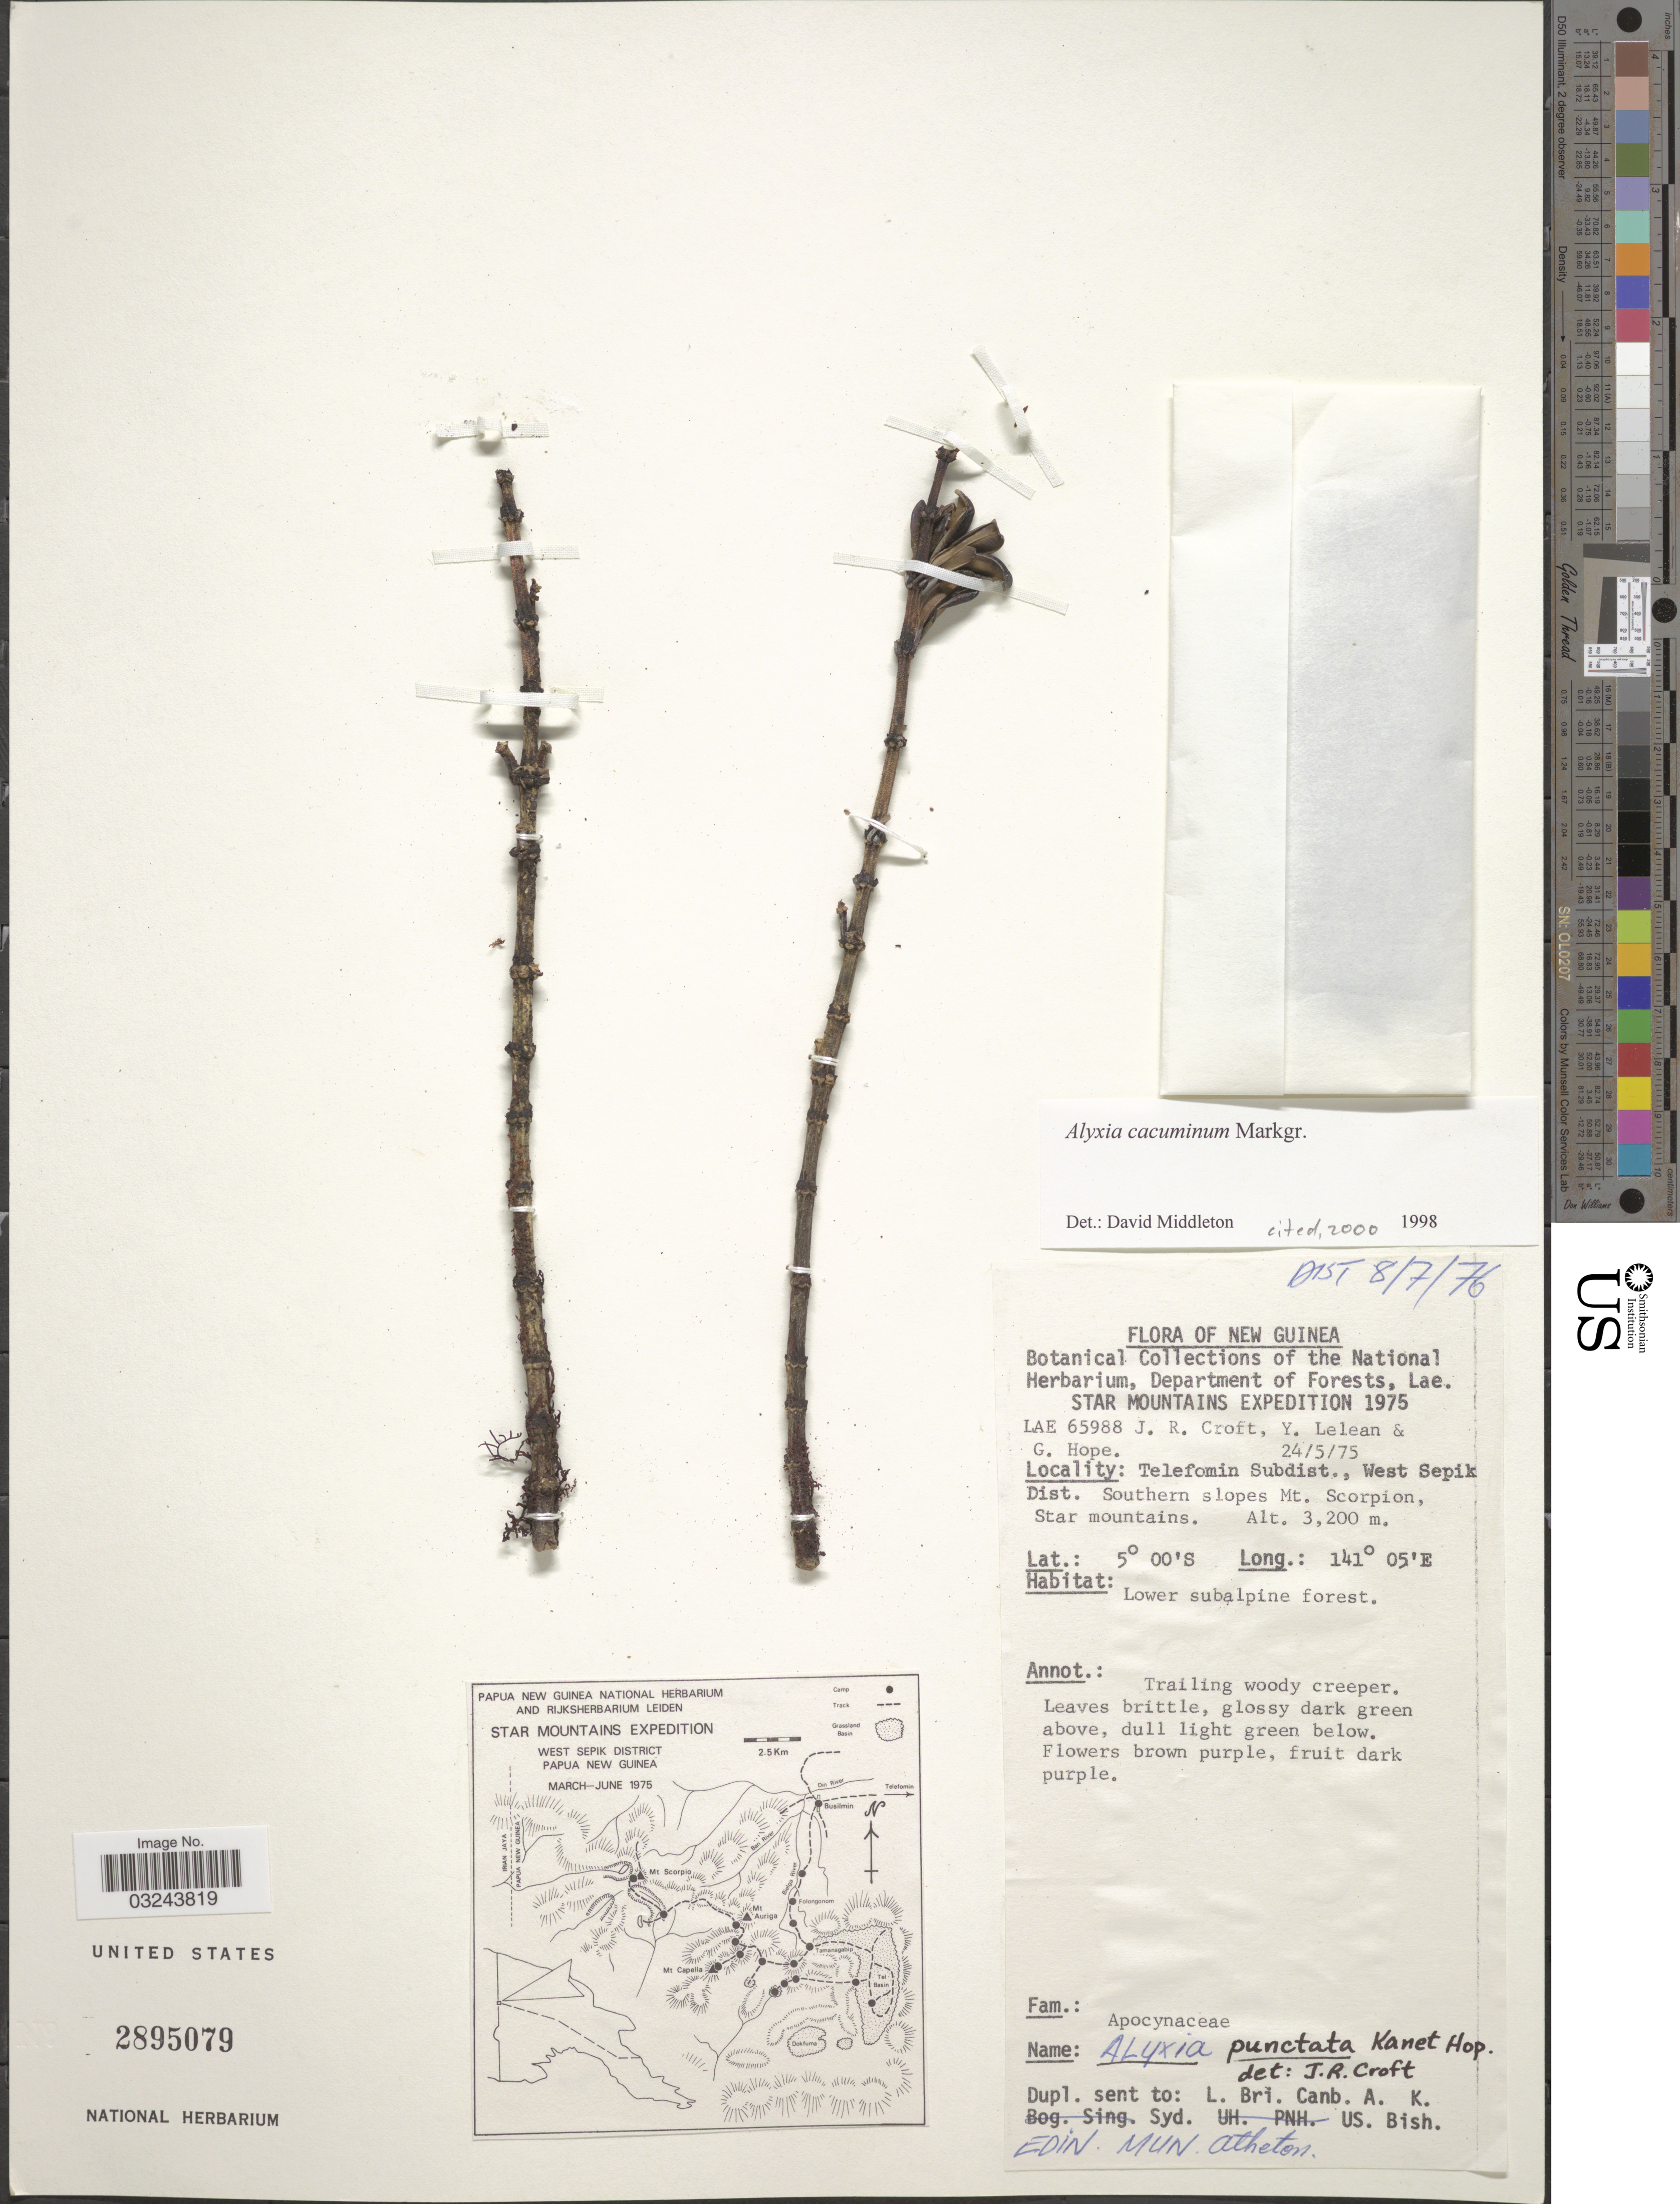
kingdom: Plantae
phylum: Tracheophyta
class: Magnoliopsida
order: Gentianales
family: Apocynaceae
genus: Alyxia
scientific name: Alyxia cacuminum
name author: Markgr.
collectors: J. R. Croft, Y. Lelean & G. Hope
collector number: LAE65988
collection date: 1975-05-24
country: Papua New Guinea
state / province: Sandaun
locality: New Guinea. Telefomin Subdist., West Sepik Dist. Southern slopes Mt. Scorpion, Star Mountains.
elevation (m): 3200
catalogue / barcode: US 2895079